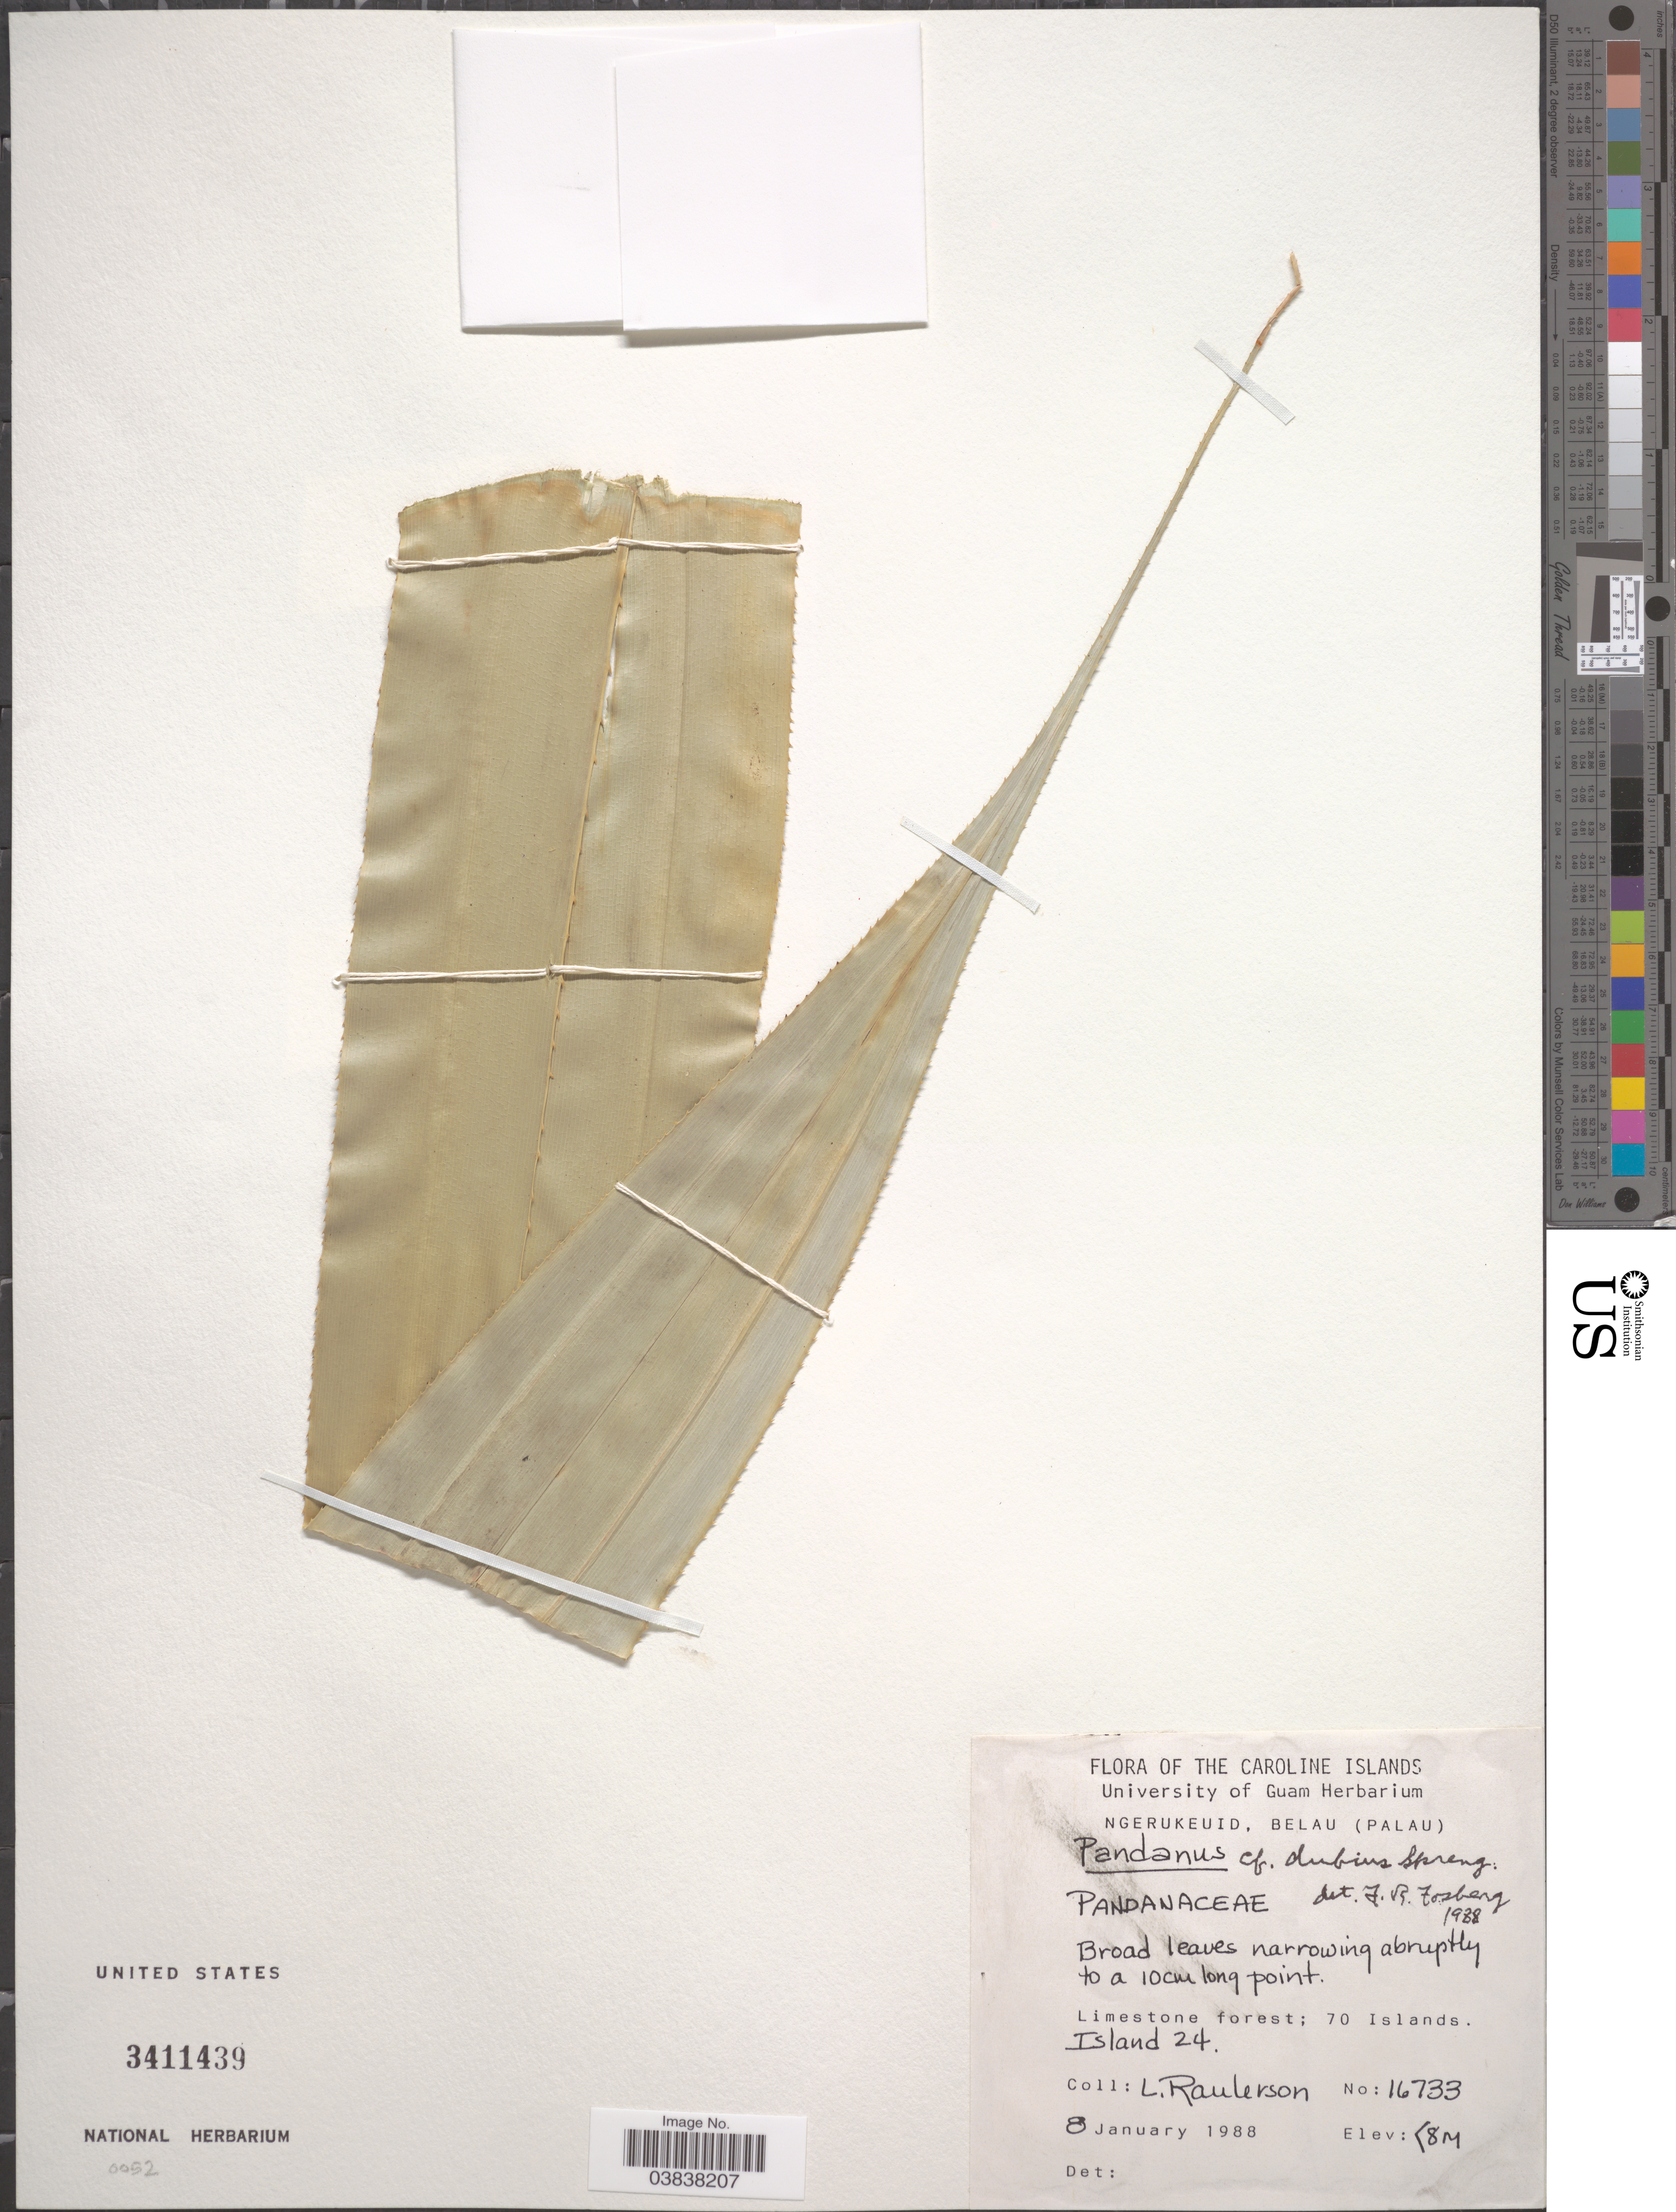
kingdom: Plantae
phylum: Tracheophyta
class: Liliopsida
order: Pandanales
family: Pandanaceae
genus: Pandanus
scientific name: Pandanus dubius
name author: Spreng.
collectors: L. Raulerson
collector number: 16733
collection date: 1988-01-08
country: Palau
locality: The Caroline Islands. Ngerukeuid, (Palau). 70 Islands. Island 24.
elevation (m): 8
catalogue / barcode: US 3411439